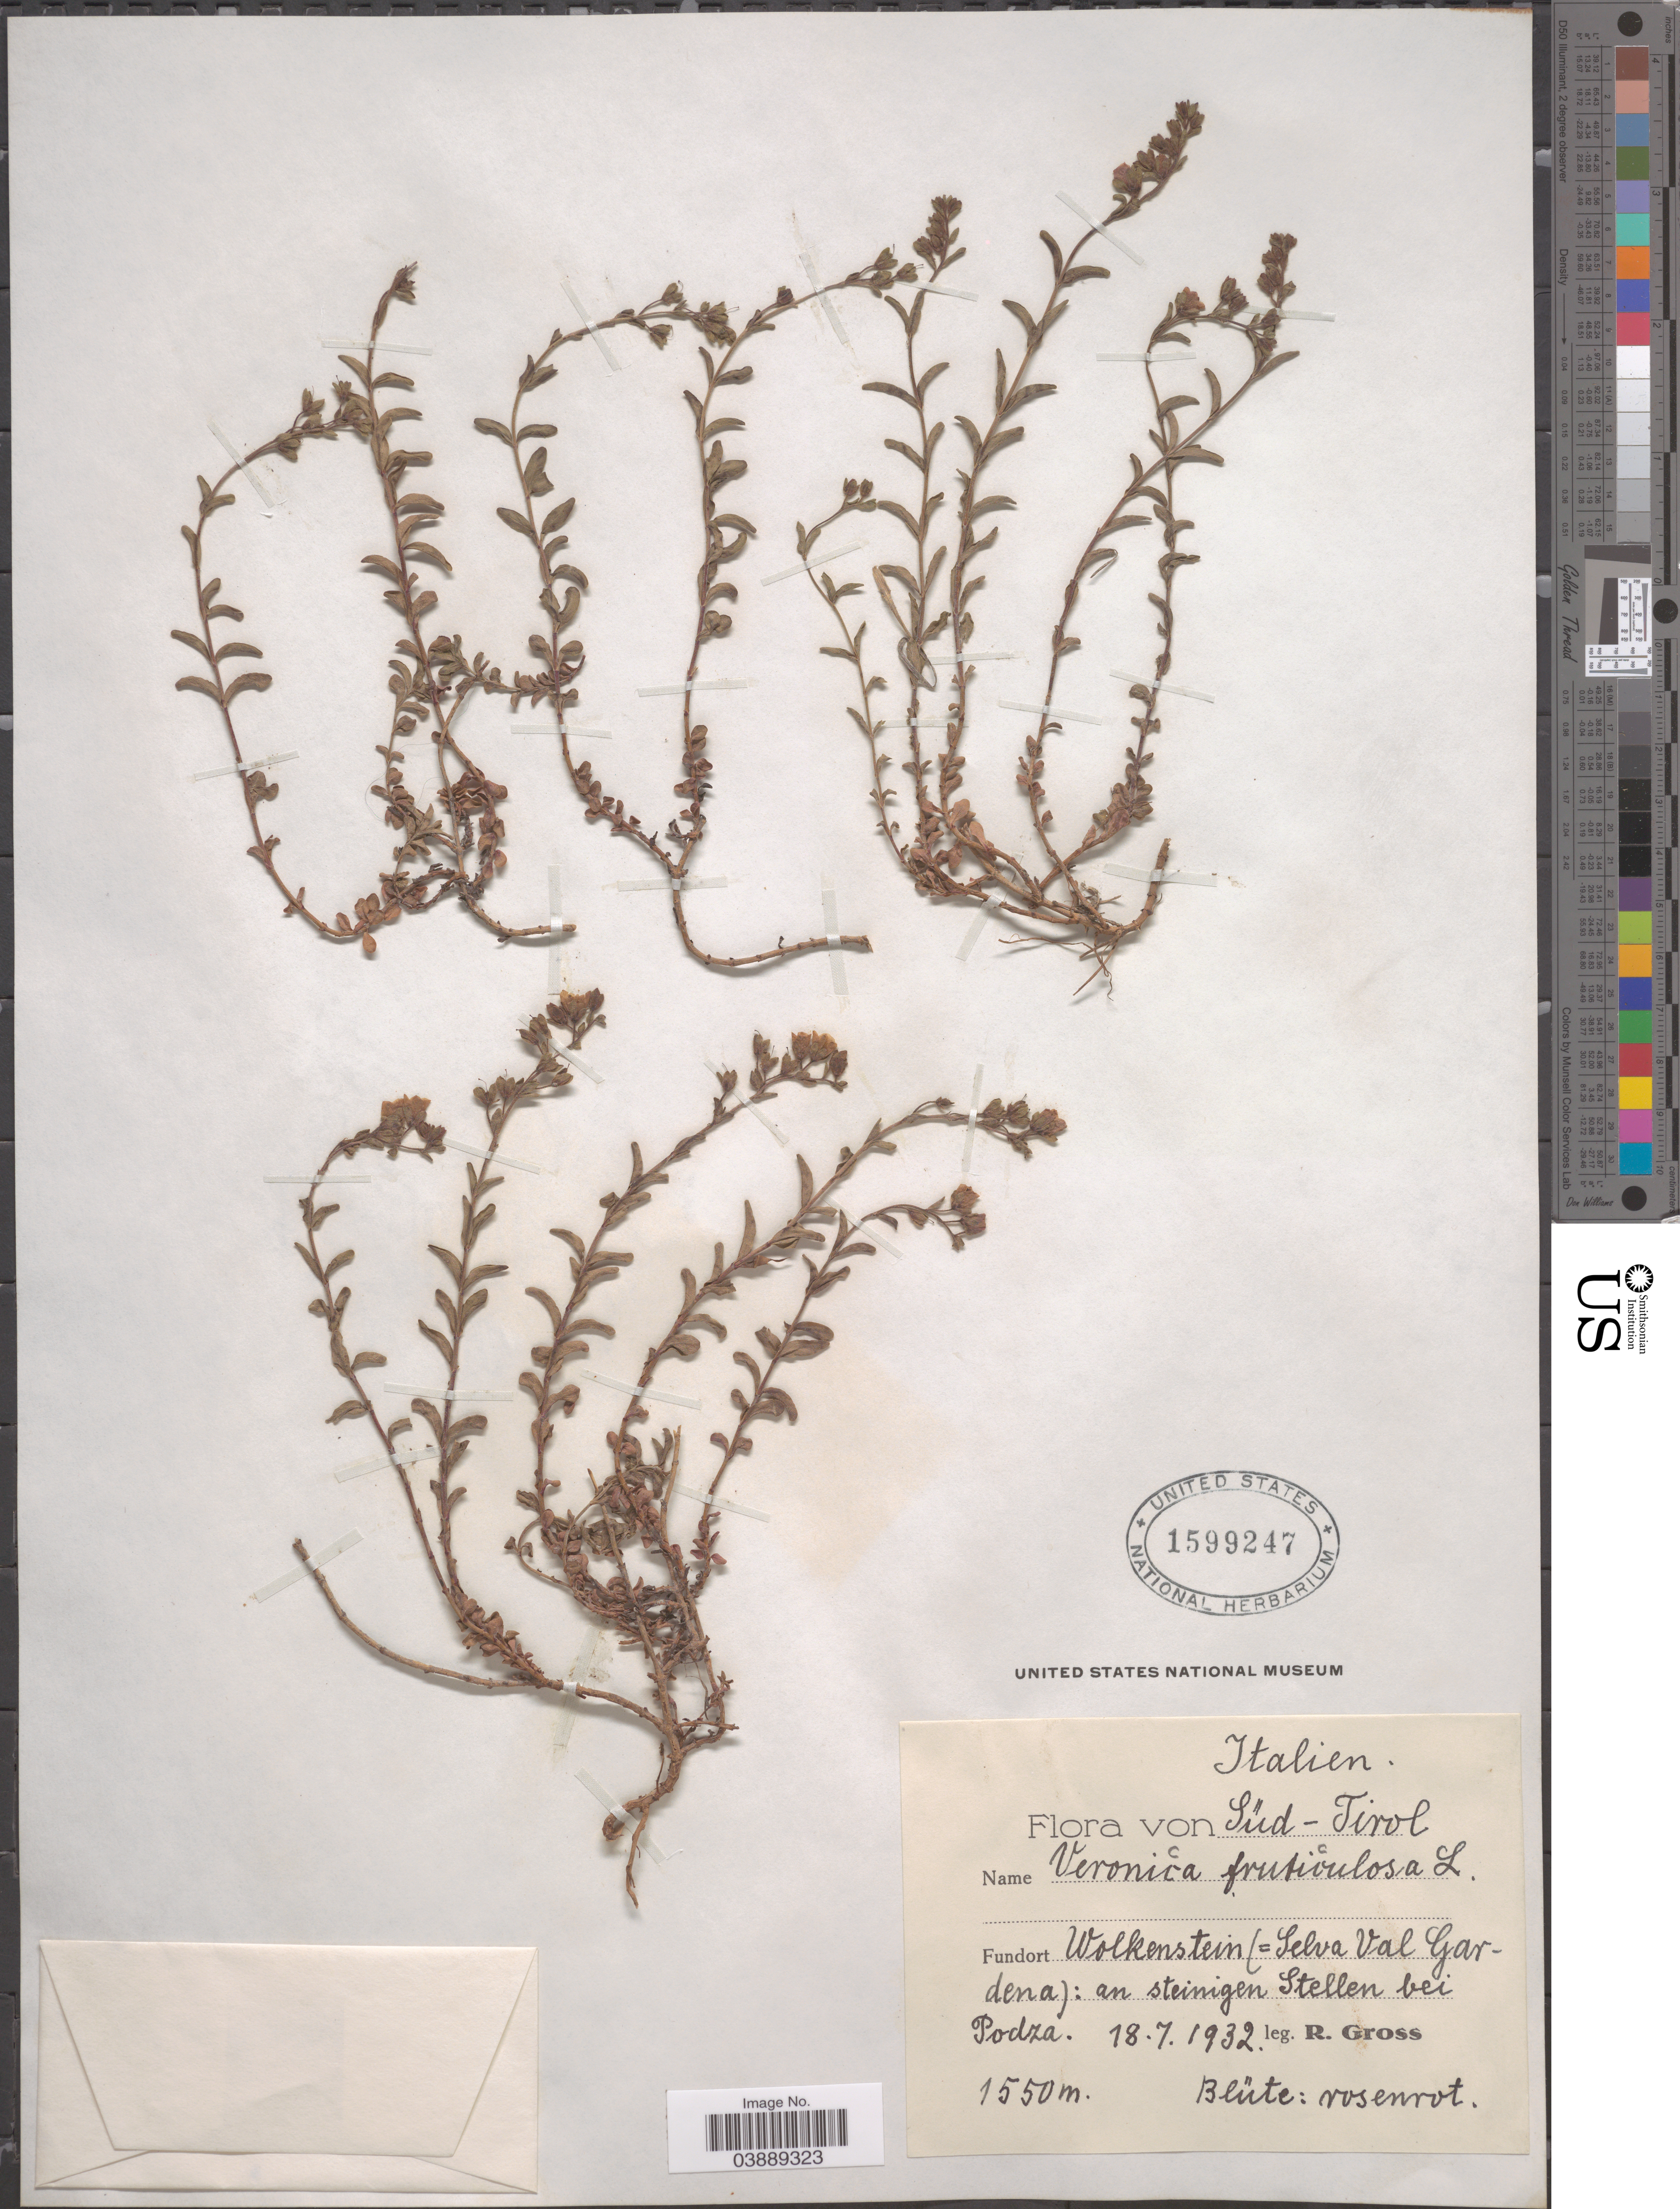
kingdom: Plantae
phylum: Tracheophyta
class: Magnoliopsida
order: Lamiales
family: Plantaginaceae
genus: Veronica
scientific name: Veronica fruticulosa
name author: L.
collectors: R. Gross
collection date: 1932-07-18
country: Italy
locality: Süd-Tirol. Wolkenstein (=Selva Val Gardena): an steinigen Stellen bei Podza.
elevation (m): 1550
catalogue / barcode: US 1599247